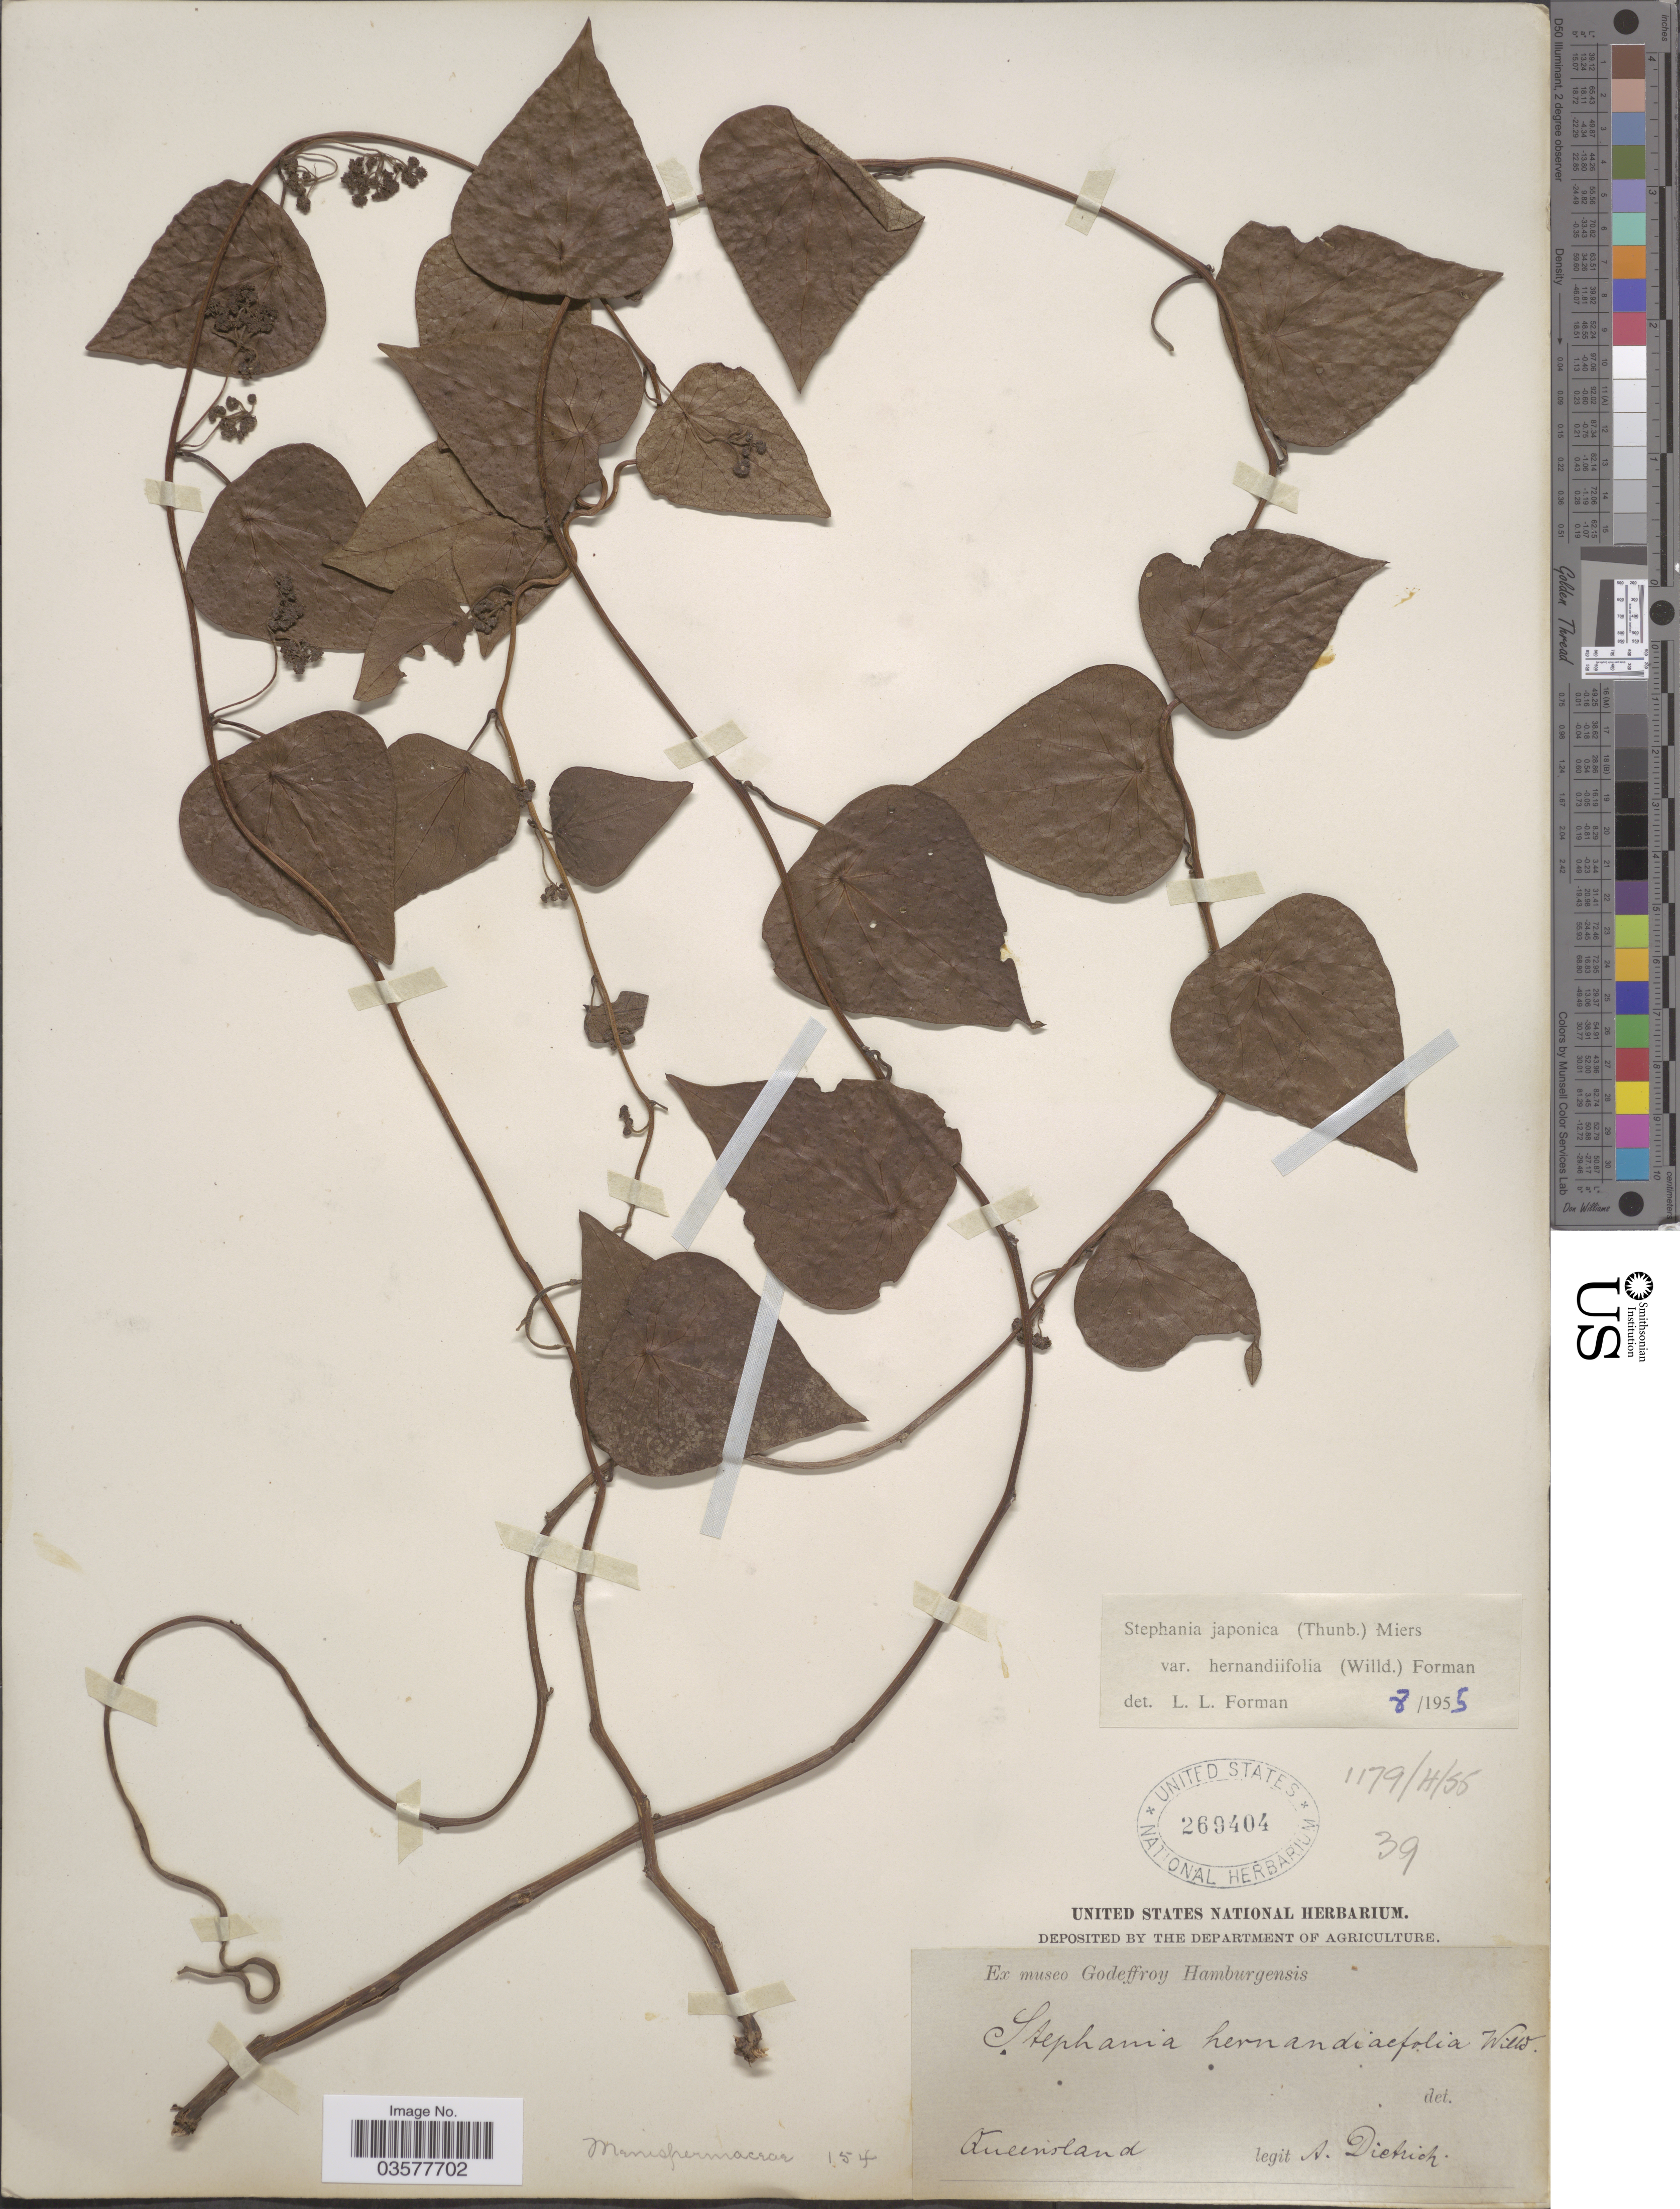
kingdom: Plantae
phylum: Tracheophyta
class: Magnoliopsida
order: Ranunculales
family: Menispermaceae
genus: Stephania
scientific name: Stephania hernandiifolia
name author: (Willd.) Walp.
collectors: A. G. Dietrich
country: Australia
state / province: Queensland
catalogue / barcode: US 269404